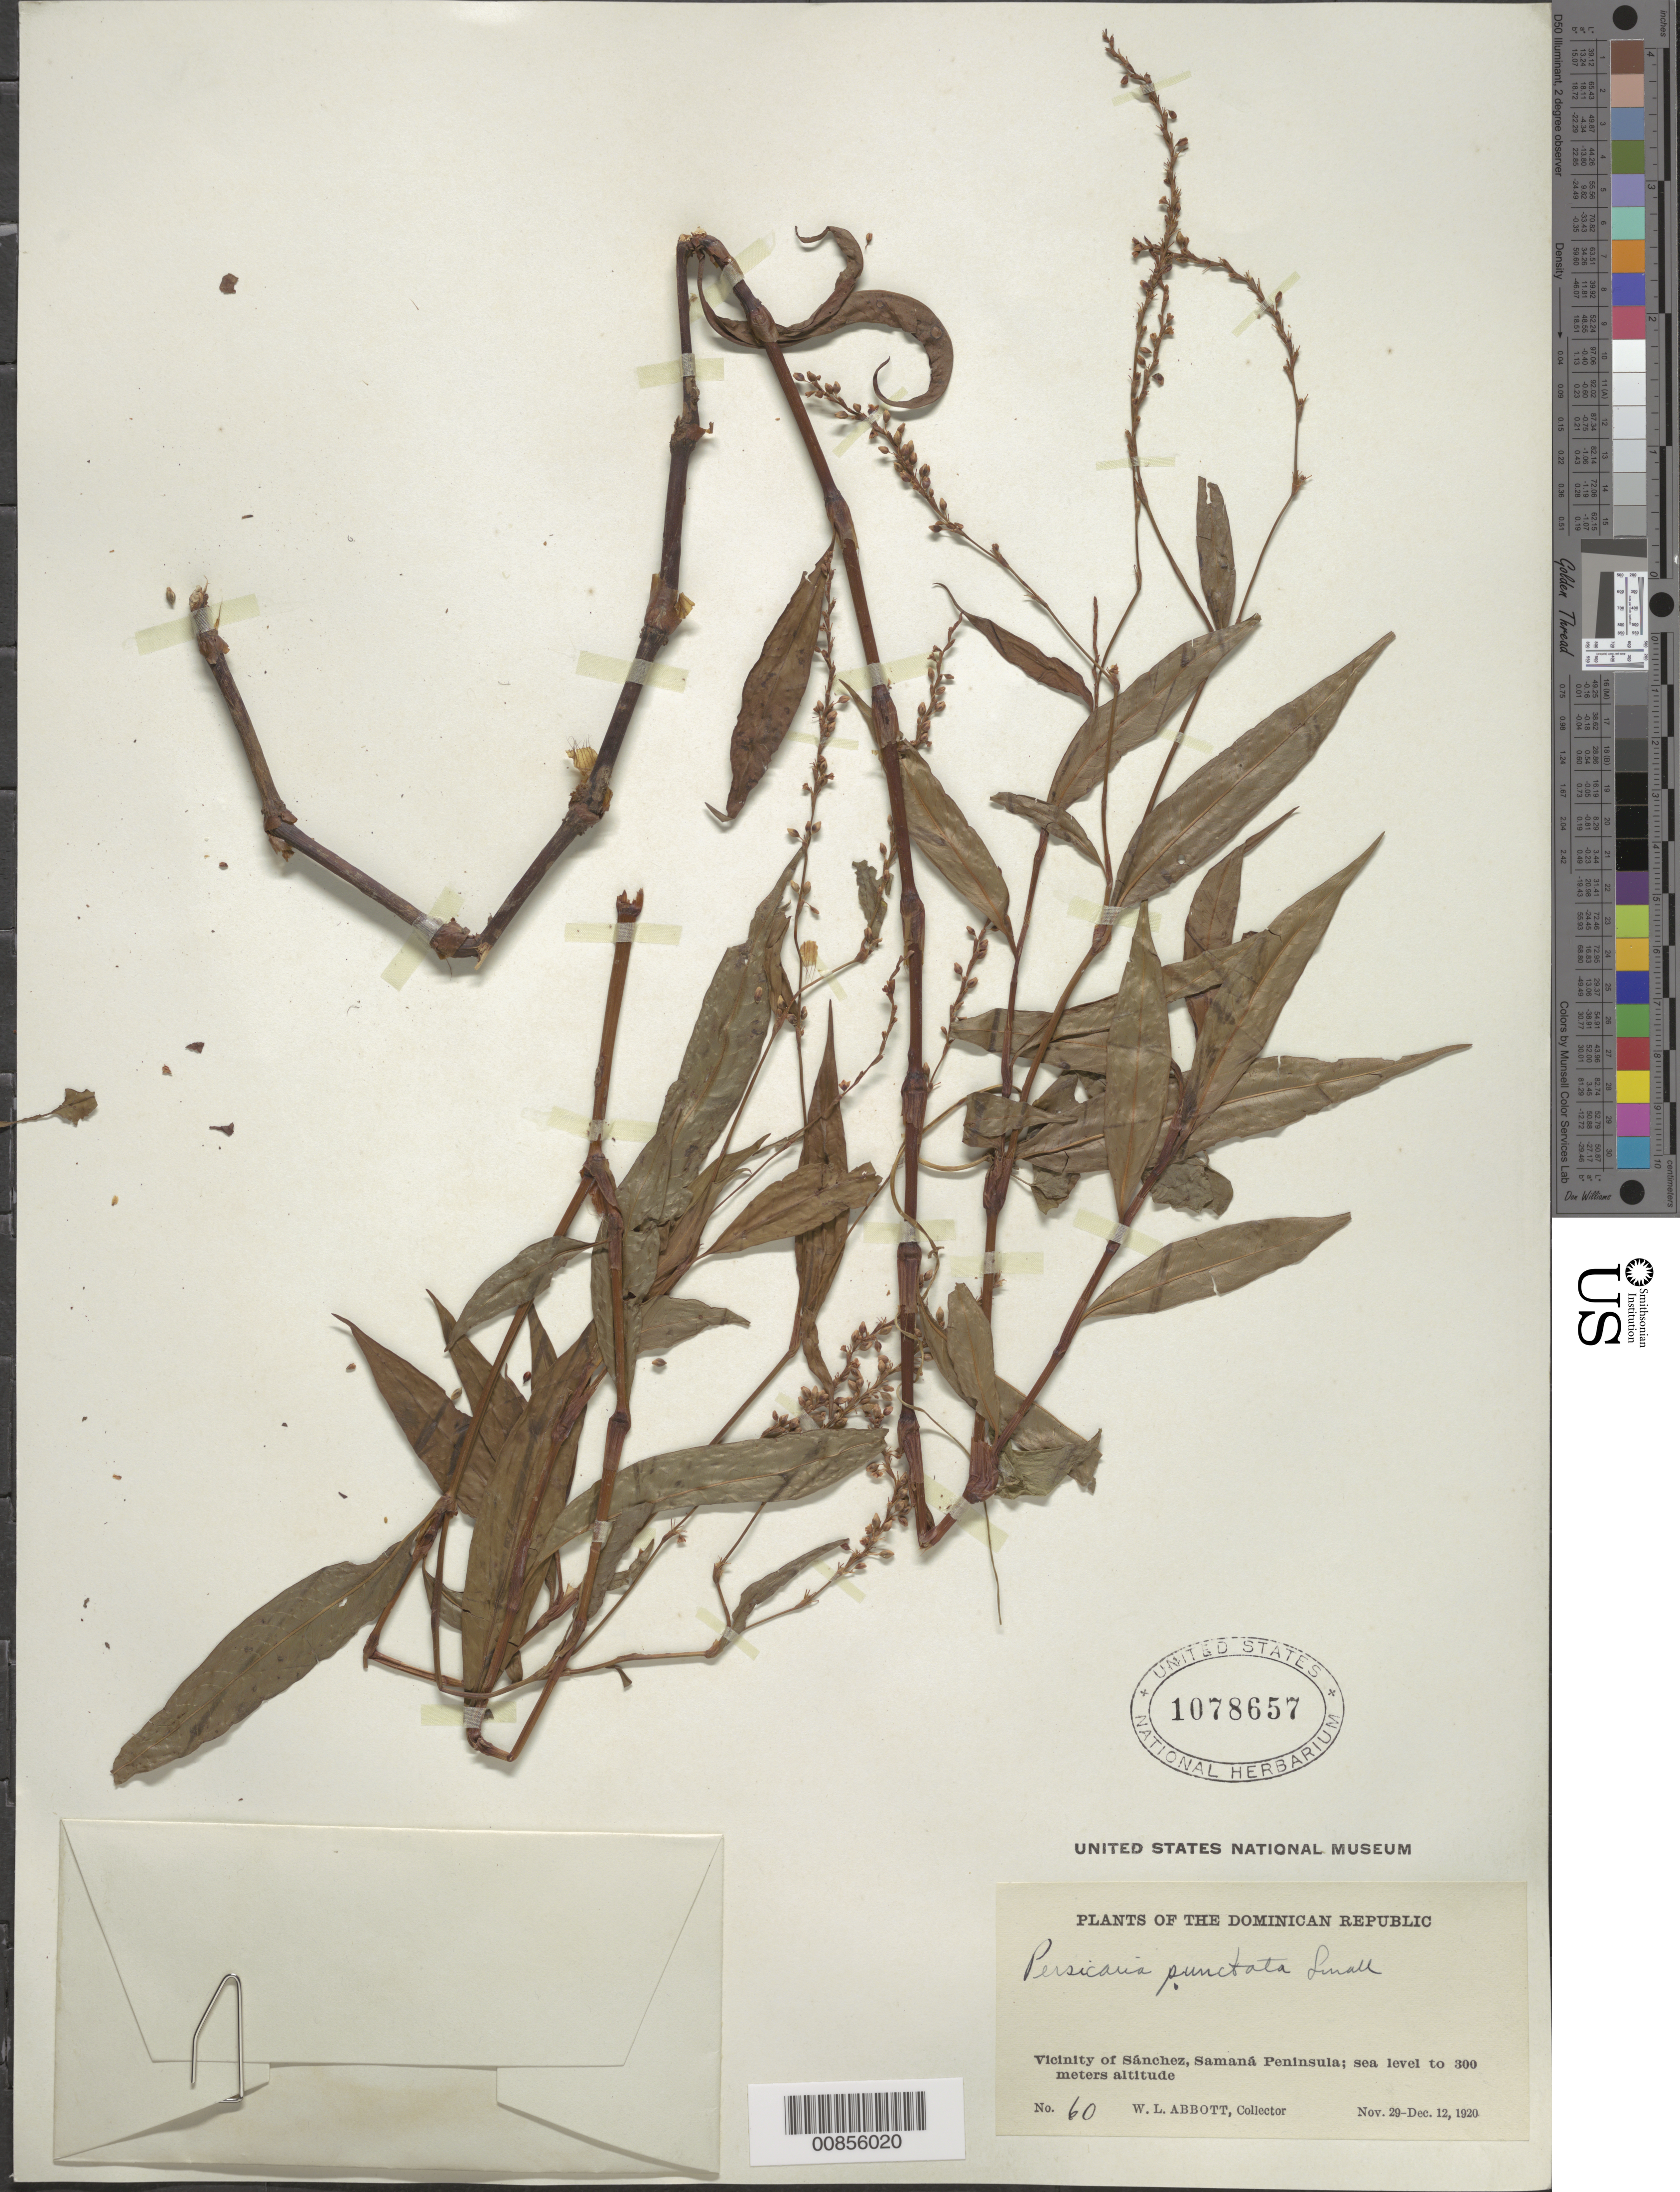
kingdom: Plantae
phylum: Tracheophyta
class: Magnoliopsida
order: Caryophyllales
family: Polygonaceae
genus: Polygonum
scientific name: Polygonum punctatum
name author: Elliott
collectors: W. L. Abbott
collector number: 60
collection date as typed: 29 Nov 1920 to 12 Dec 1920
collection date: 1920-11-29/1920-12-12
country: Dominican Republic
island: Hispaniola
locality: Vicinity of Sánchez, Samaná Península.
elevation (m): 0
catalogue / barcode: US 1078657